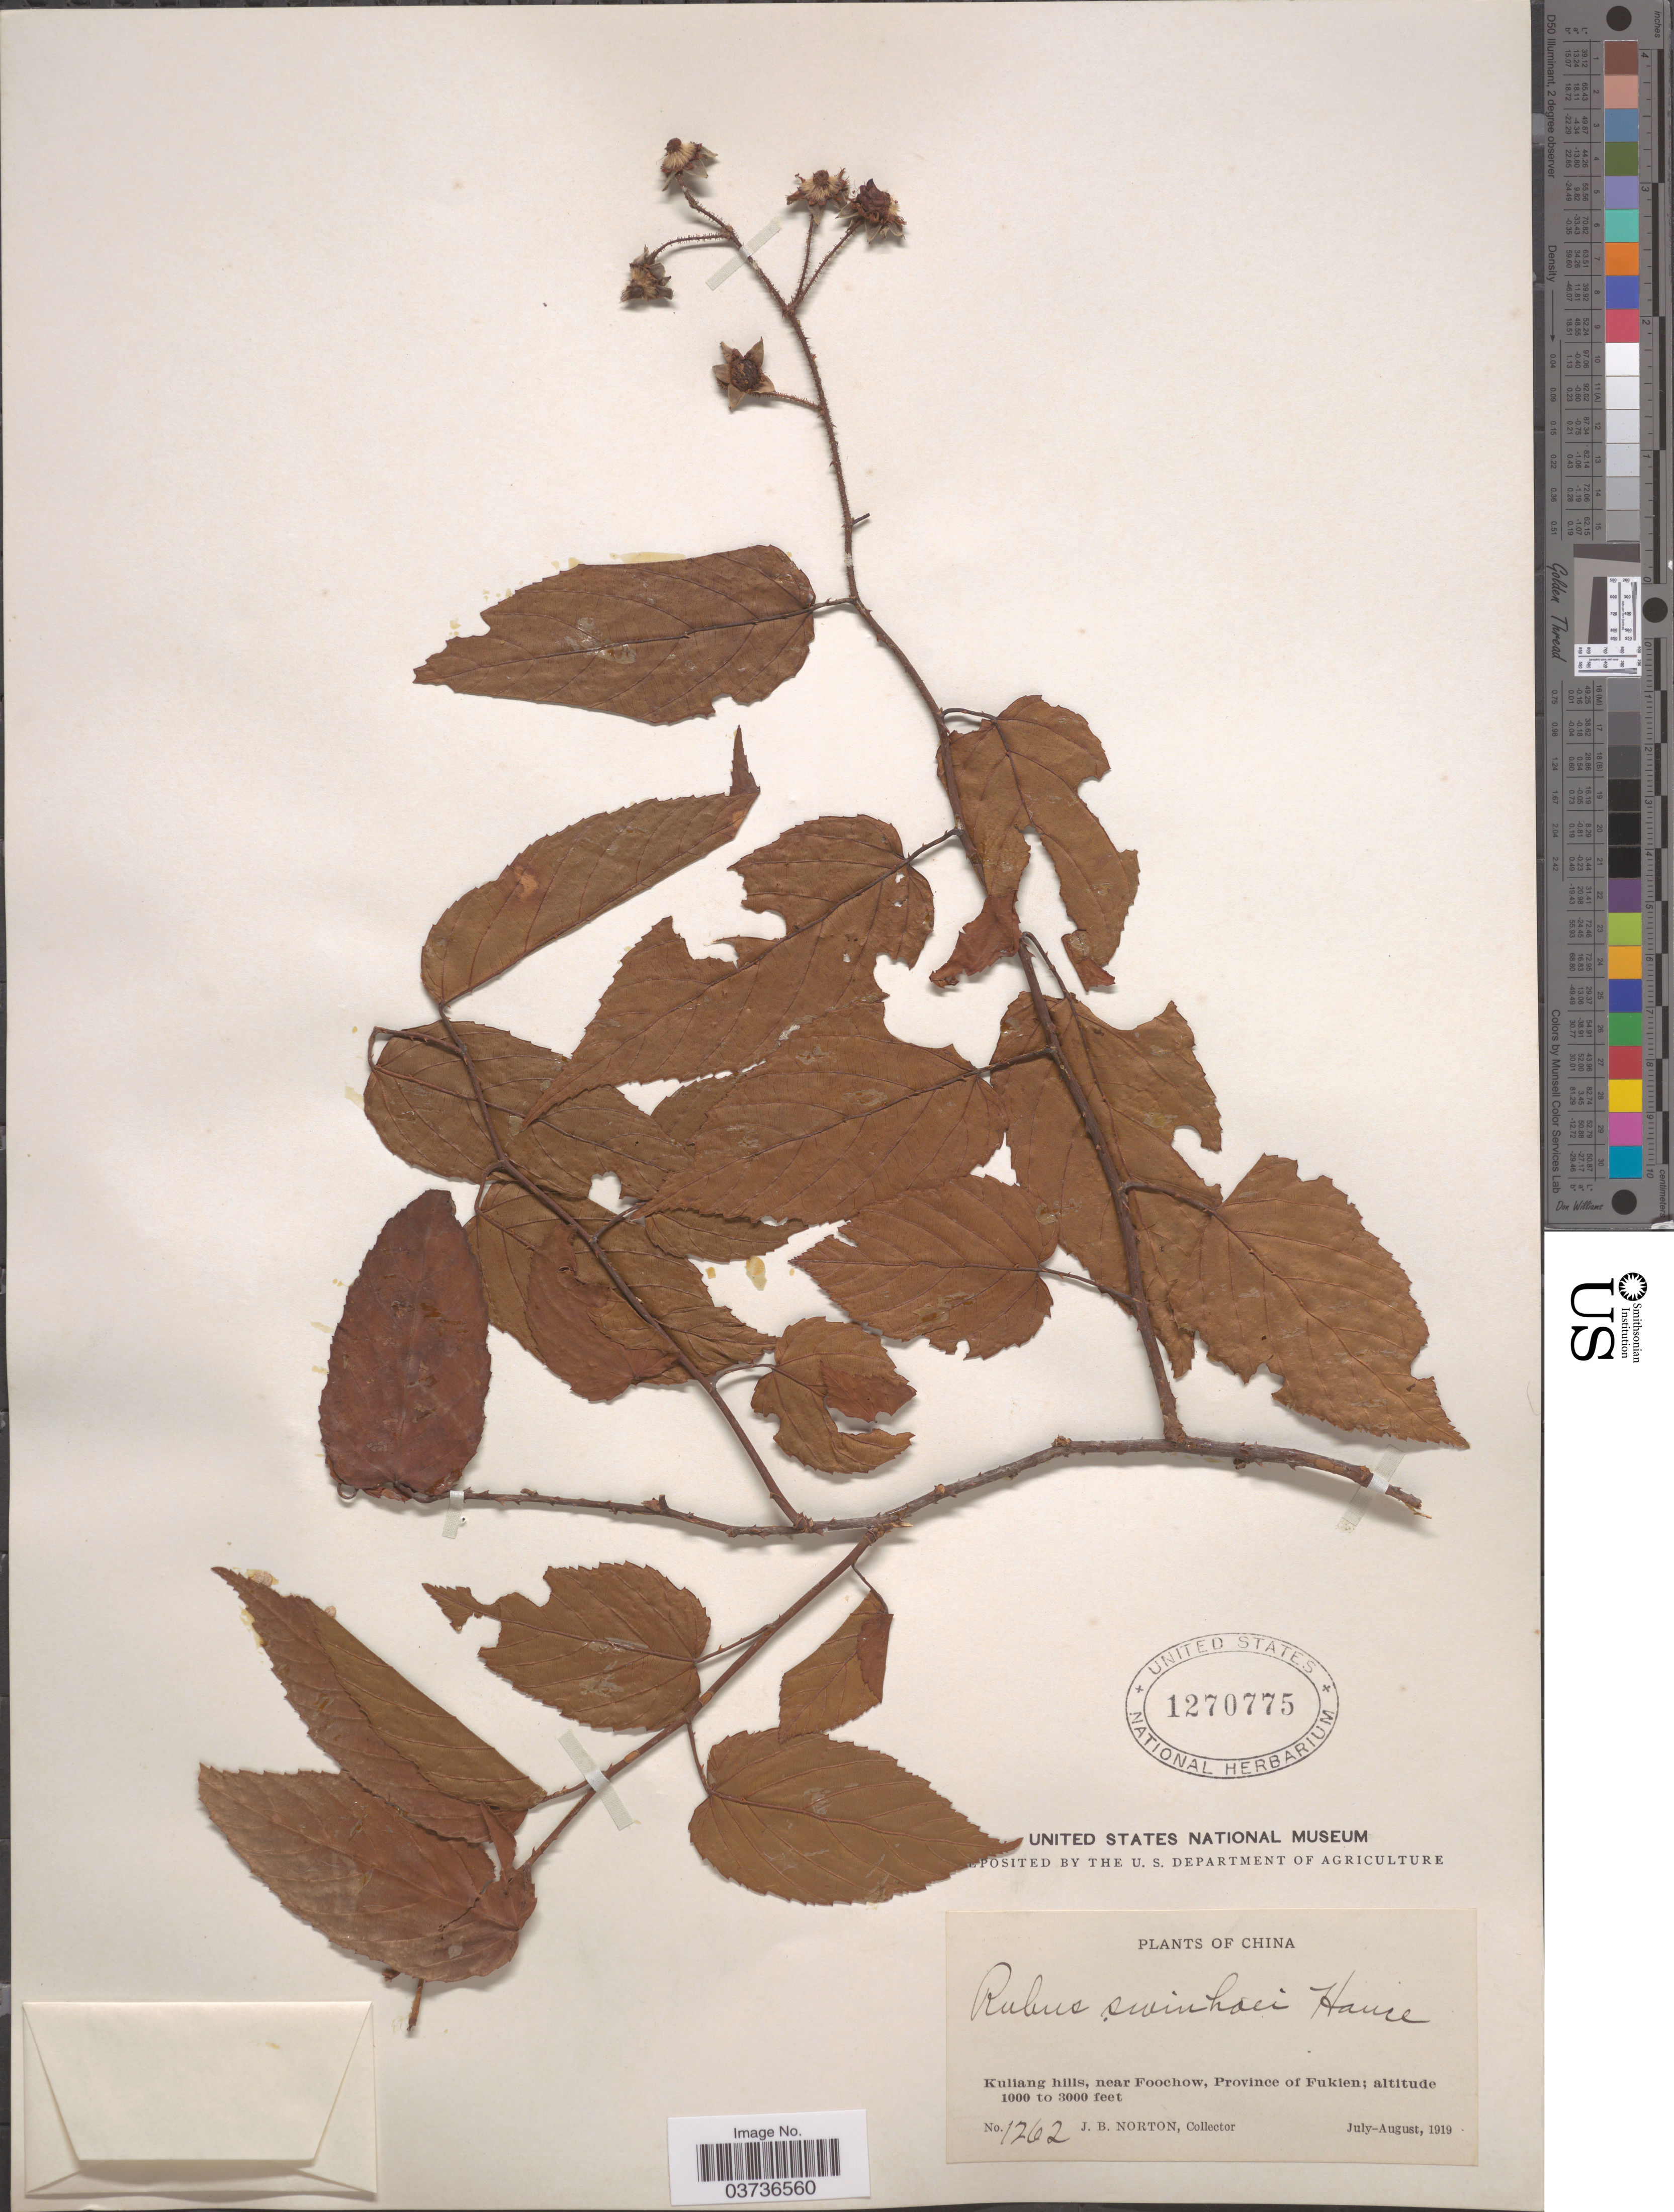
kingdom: Plantae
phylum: Tracheophyta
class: Magnoliopsida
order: Rosales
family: Rosaceae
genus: Rubus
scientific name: Rubus swinhoei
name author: Hance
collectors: J. B. Norton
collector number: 1262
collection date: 1919-07/1919-08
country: China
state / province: Fujian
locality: Kuliang hills, near Foochow, Province of Fukien.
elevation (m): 305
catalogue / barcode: US 1270775